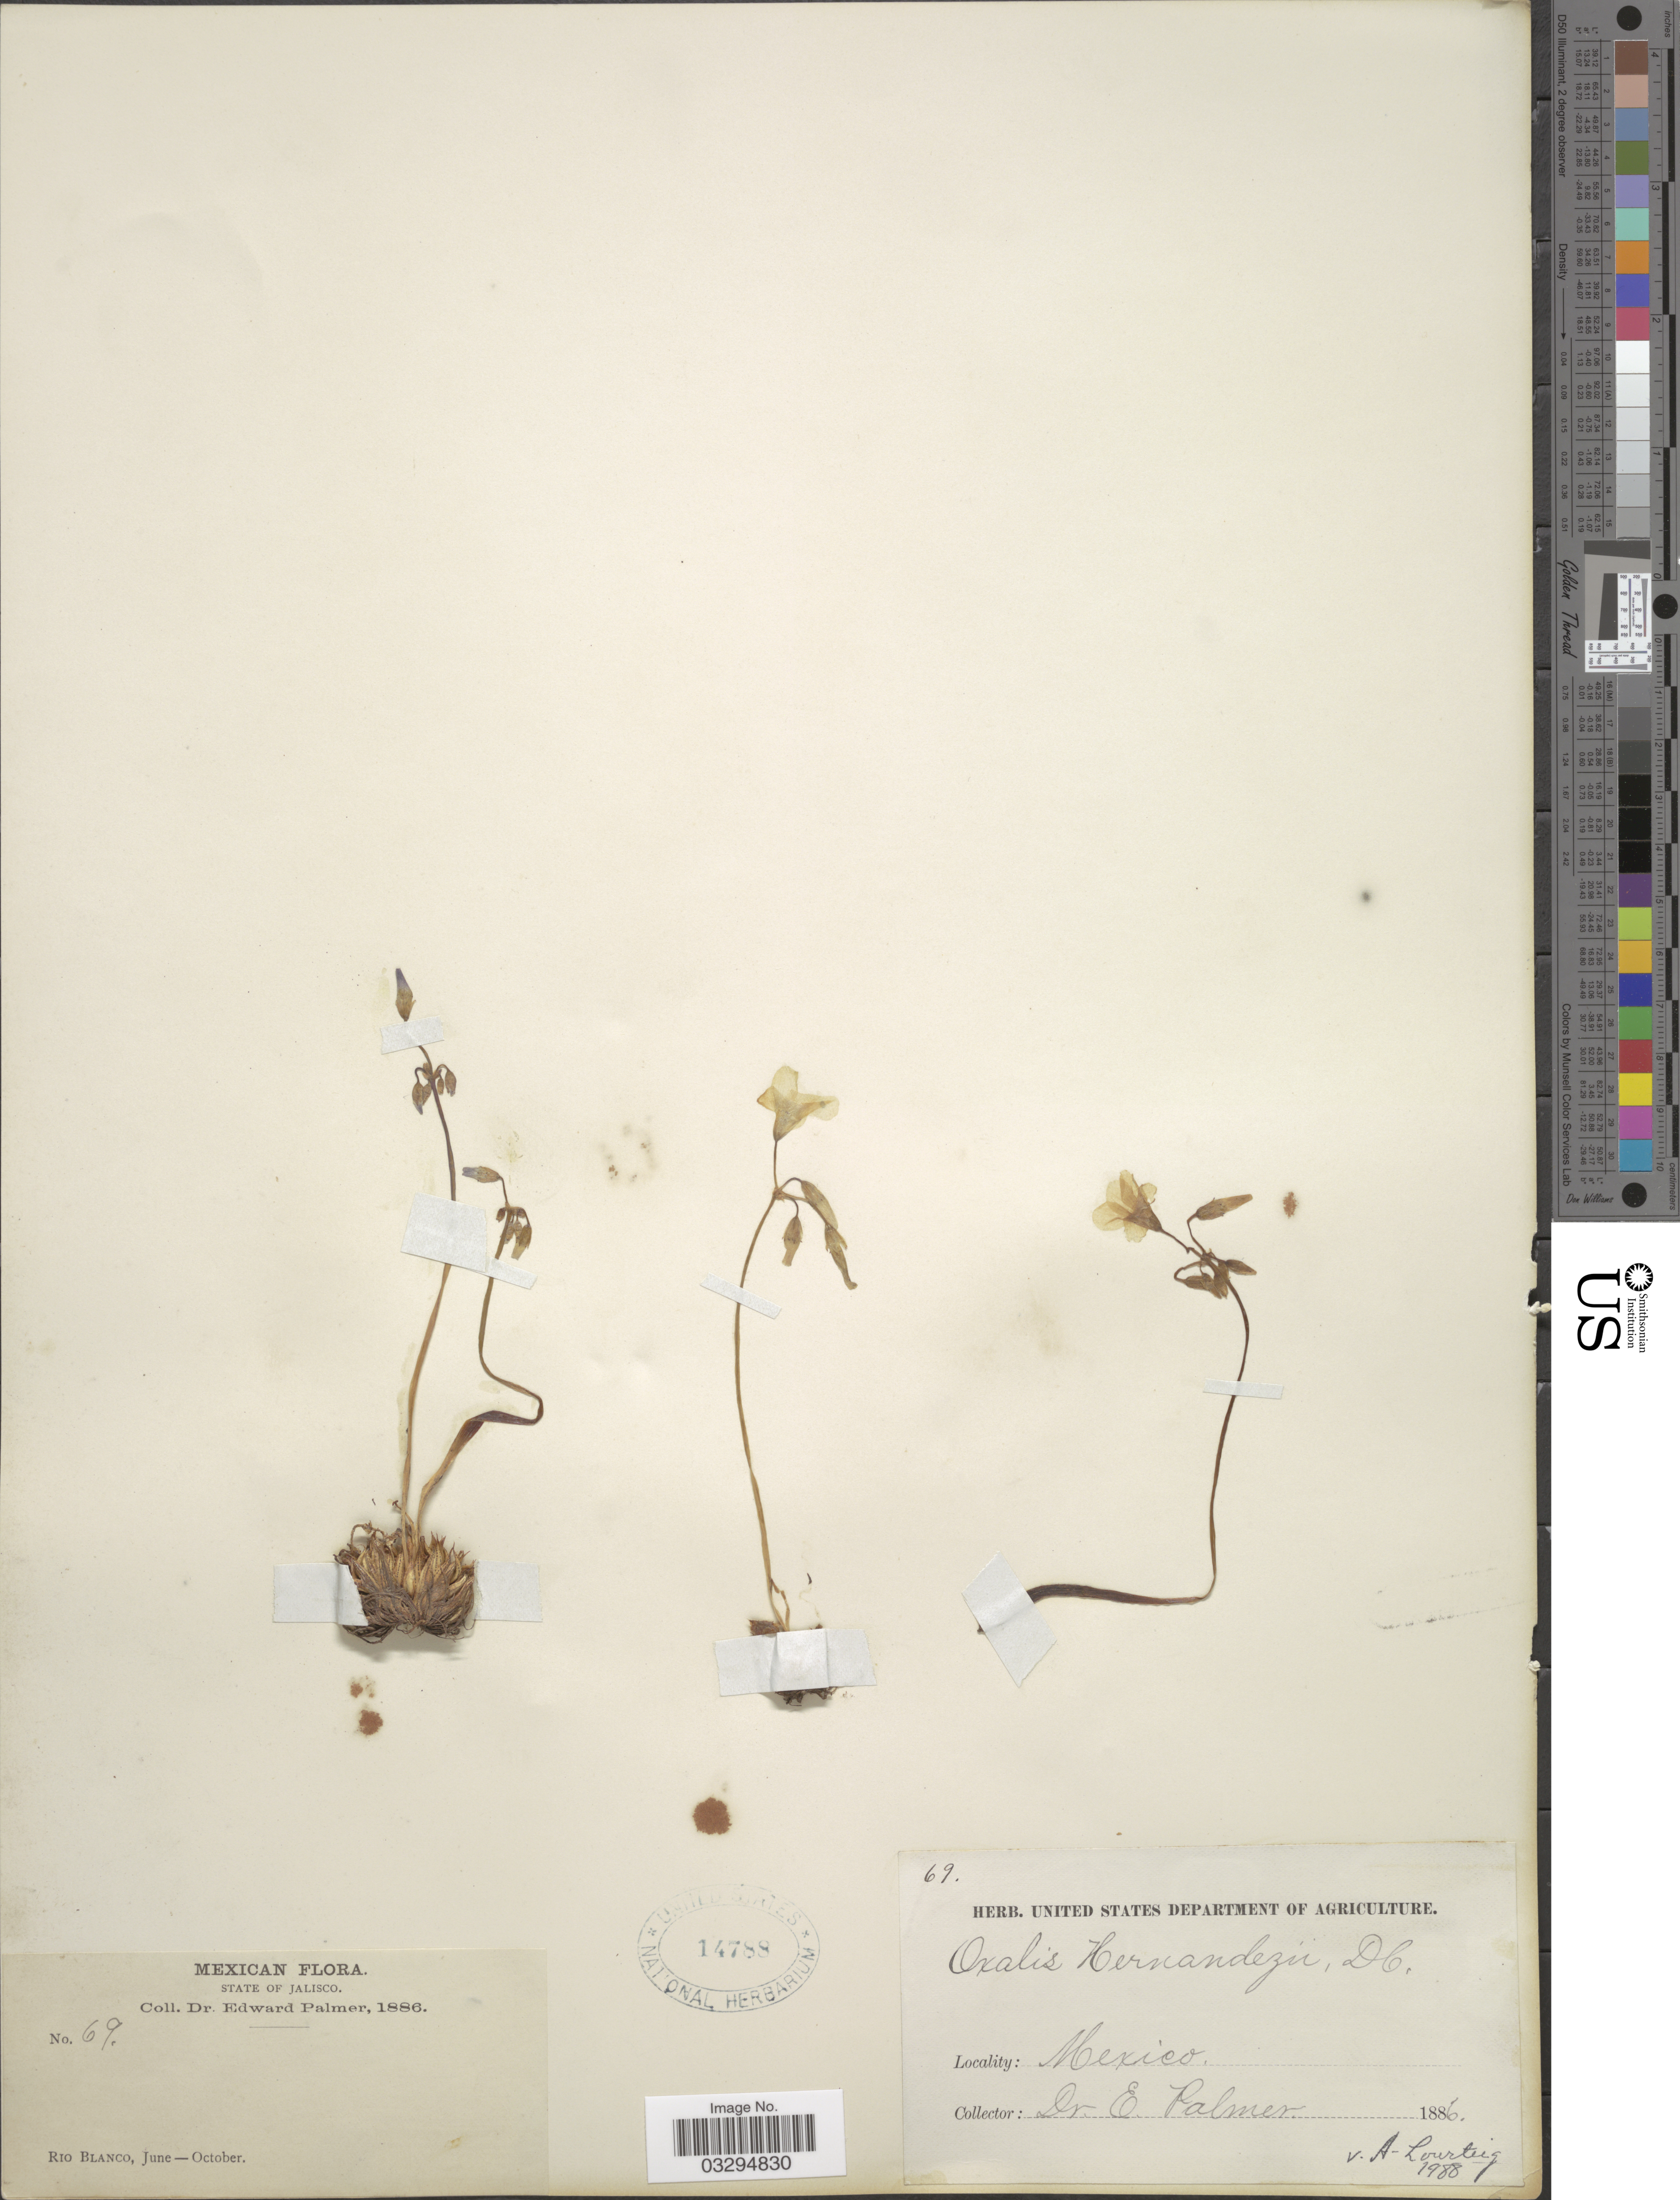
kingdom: Plantae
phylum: Tracheophyta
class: Magnoliopsida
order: Oxalidales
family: Oxalidaceae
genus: Oxalis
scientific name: Oxalis hernandezii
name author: Moc. & Sessé ex DC.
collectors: E. Palmer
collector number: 69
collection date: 1886-06/1886-10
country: Mexico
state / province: Jalisco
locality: Rio Blanco.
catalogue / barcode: US 14788